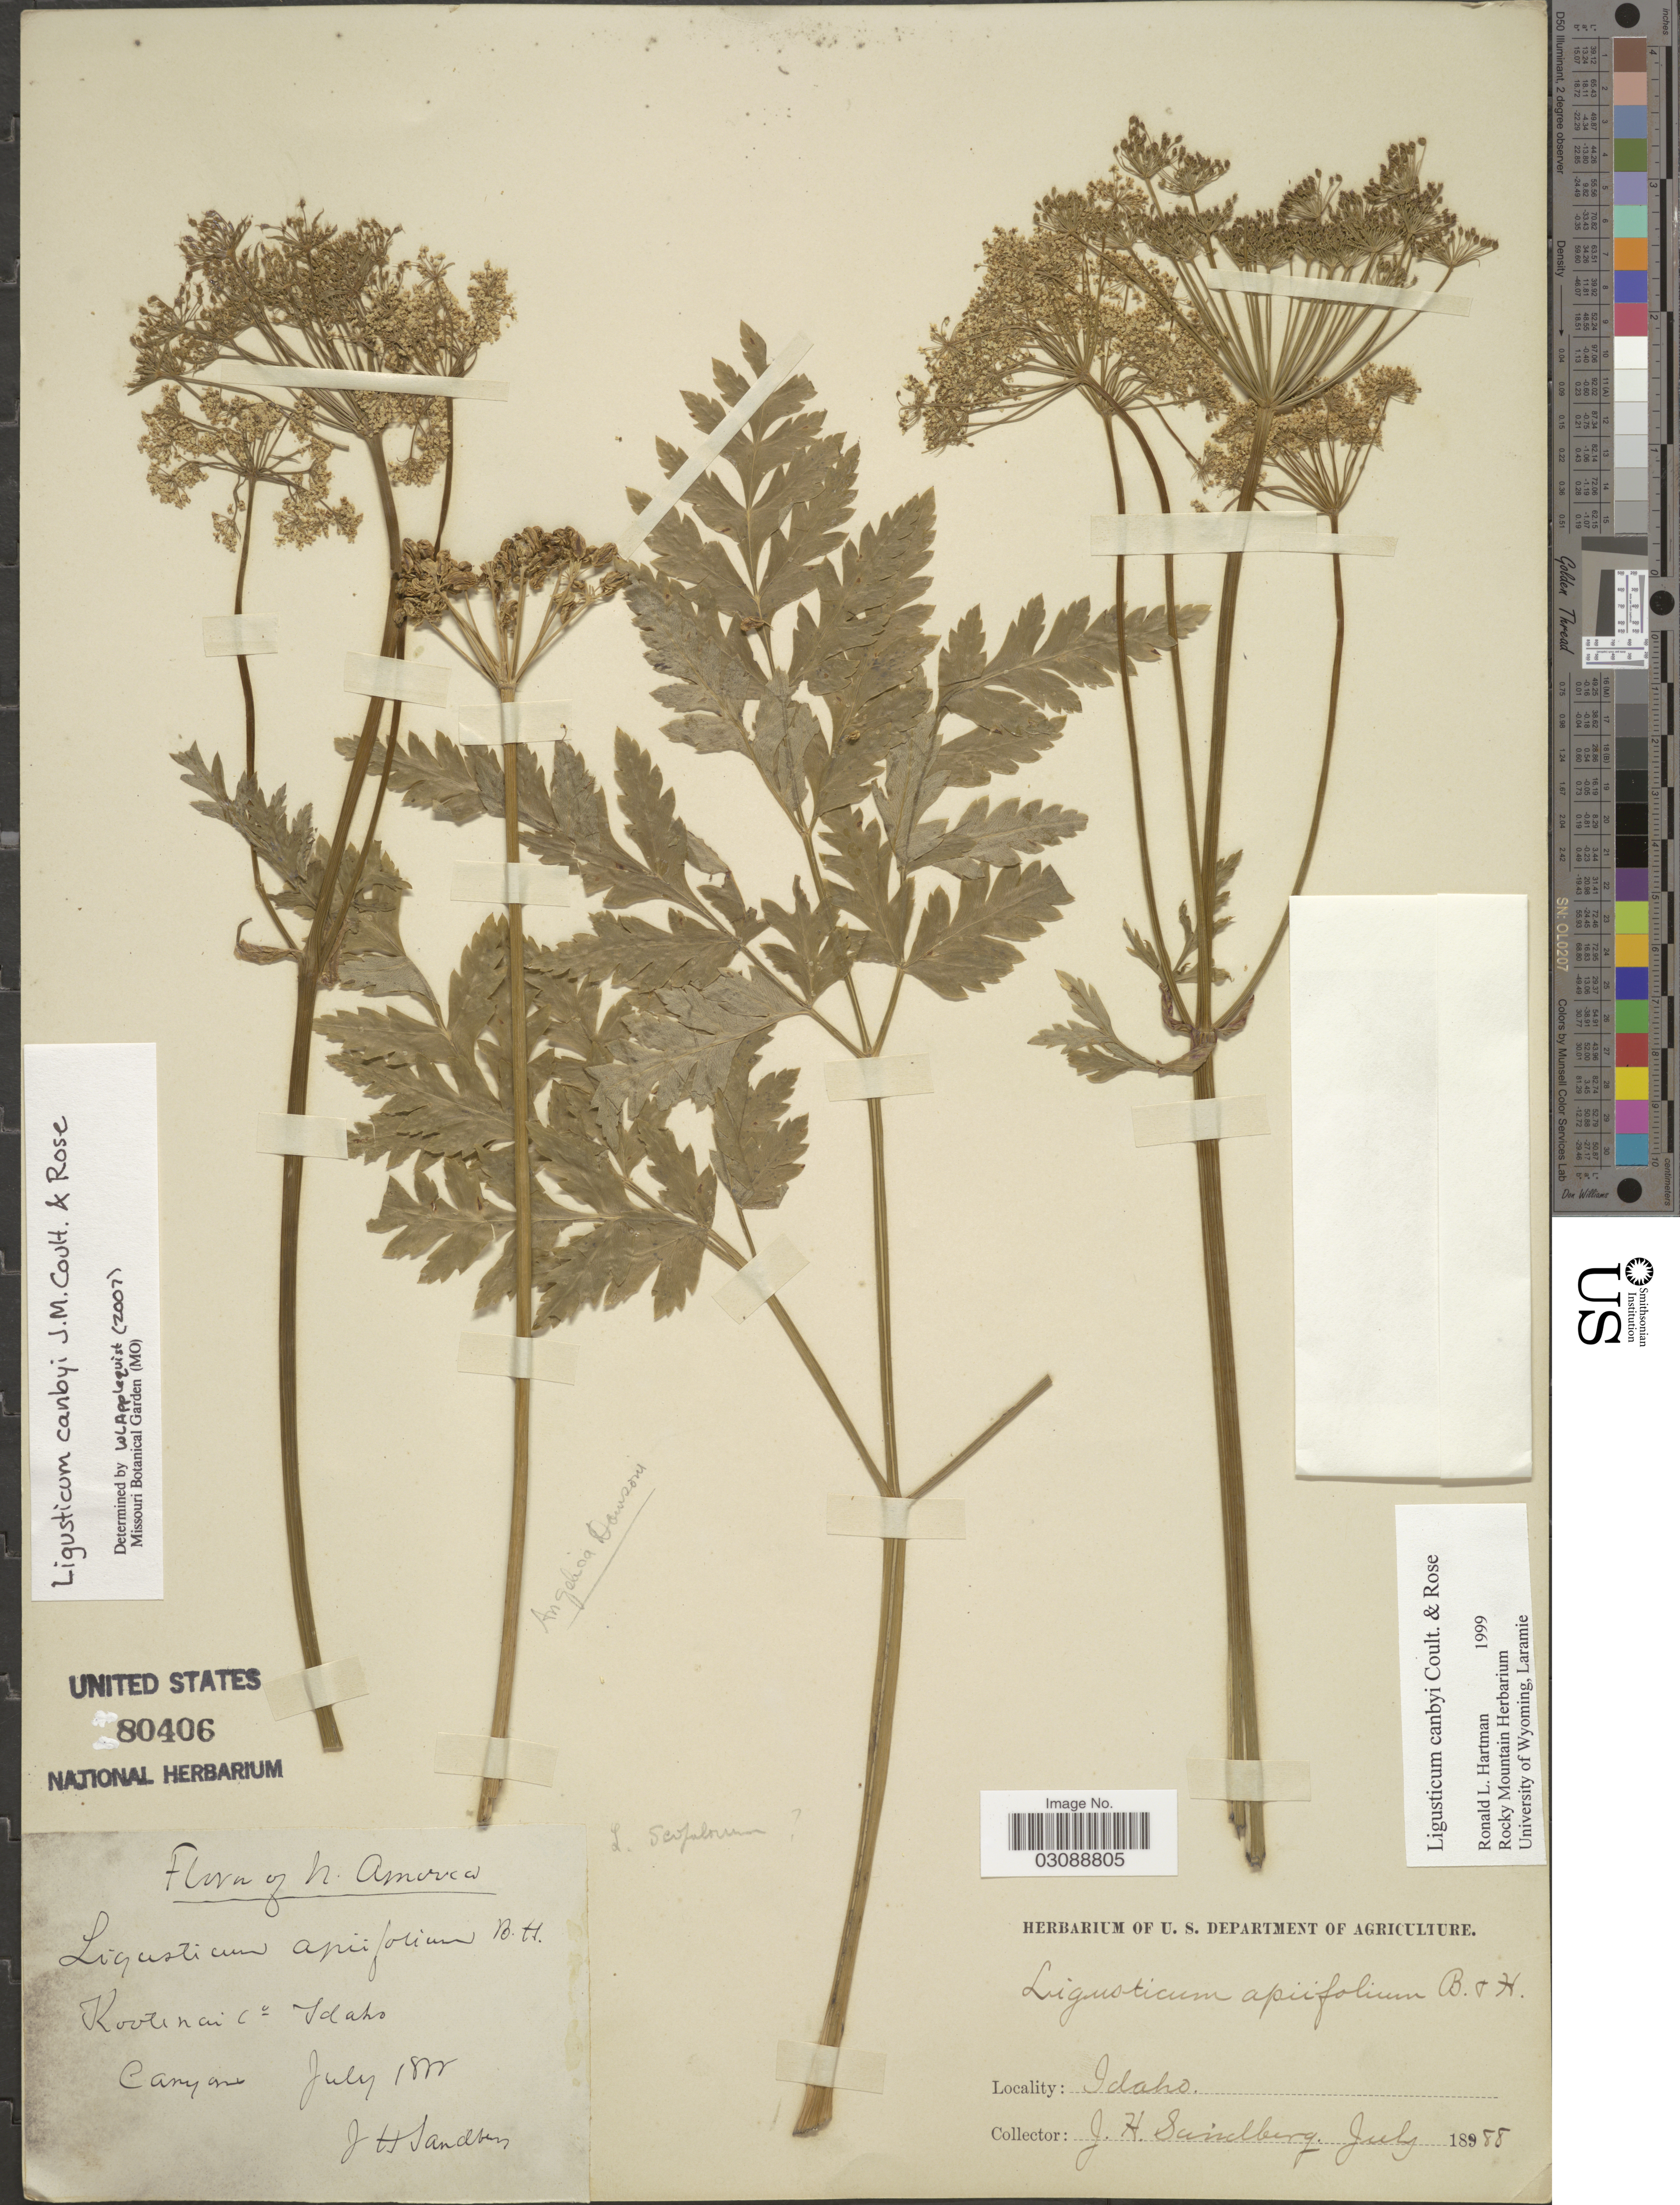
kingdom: Plantae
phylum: Tracheophyta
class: Magnoliopsida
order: Apiales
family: Apiaceae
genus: Ligusticum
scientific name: Ligusticum canbyi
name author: J.M. Coult. & Rose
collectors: J. H. Sandberg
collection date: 1888-07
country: United States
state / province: Idaho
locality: Kootenai Co. Canyon.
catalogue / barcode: US 80406